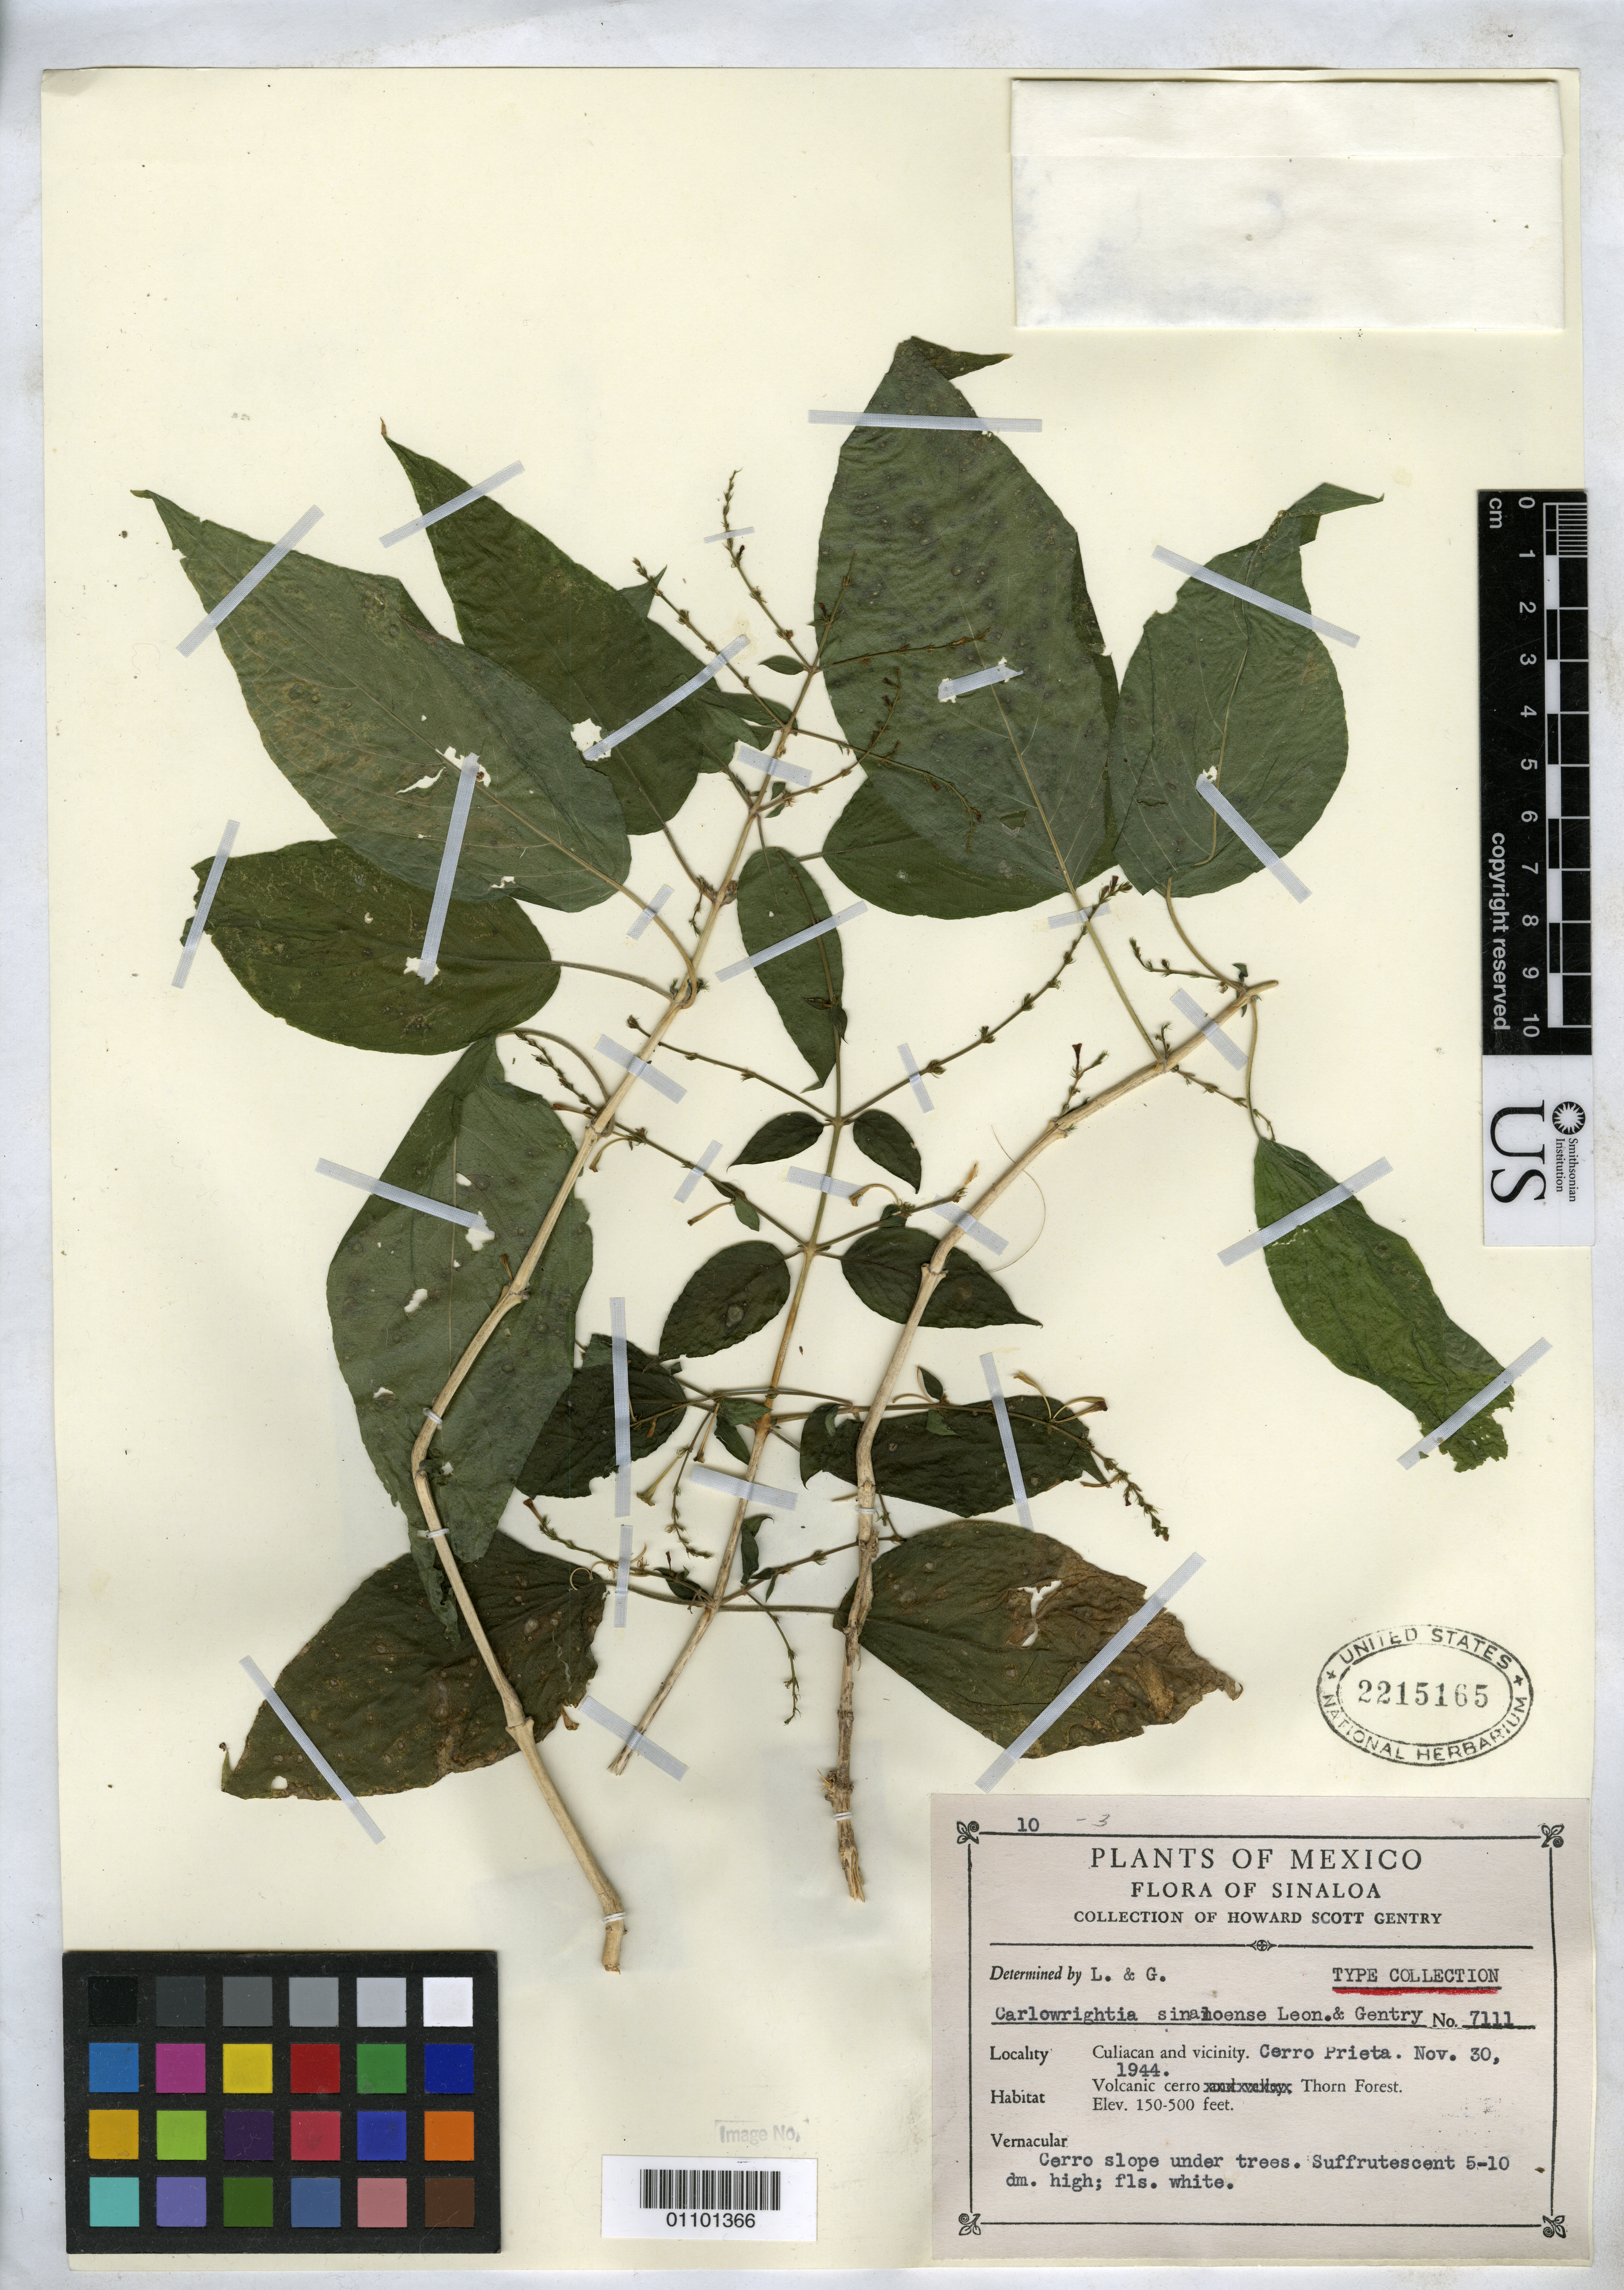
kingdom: Plantae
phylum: Tracheophyta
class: Magnoliopsida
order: Lamiales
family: Acanthaceae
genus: Carlowrightia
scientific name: Carlowrightia sinaloensis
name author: Leonard & Gentry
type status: Isotype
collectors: H. S. Gentry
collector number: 7111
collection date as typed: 30 Nov 1944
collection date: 1944-11-30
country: Mexico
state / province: Sinaloa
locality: Culican and vicinity, Cerroprieto.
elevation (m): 46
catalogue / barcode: US 2215165